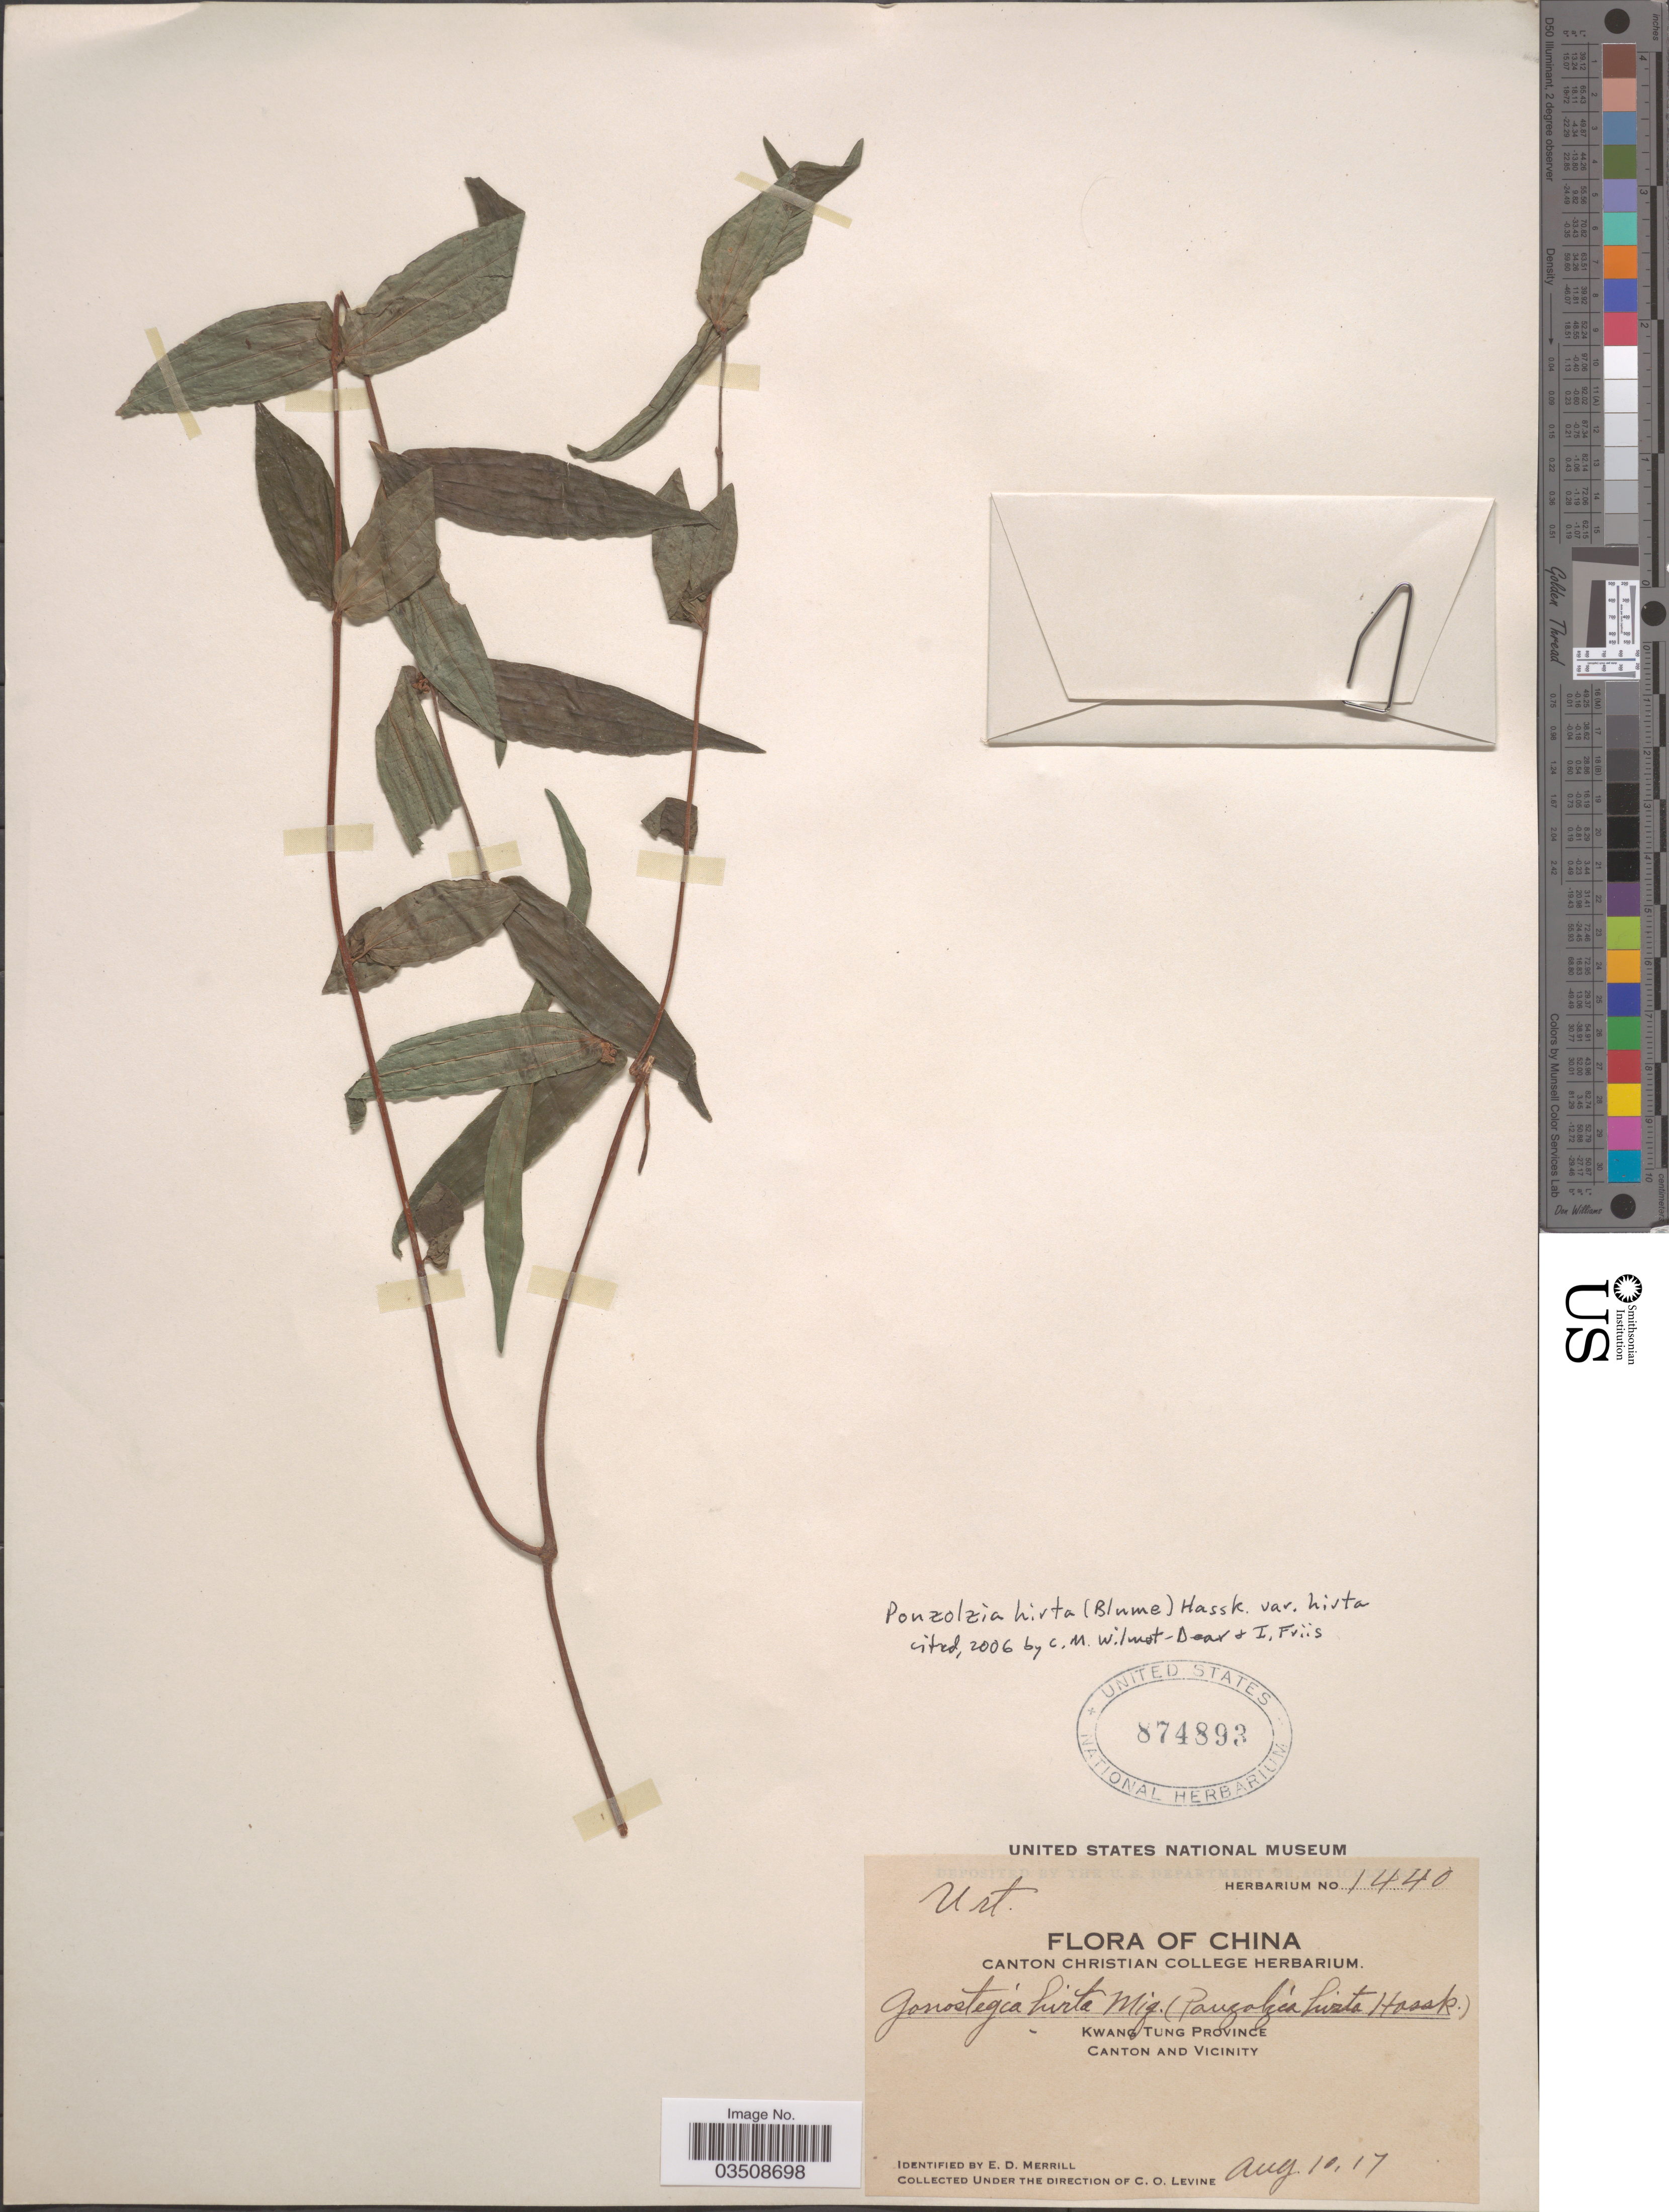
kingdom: Plantae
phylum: Tracheophyta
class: Magnoliopsida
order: Rosales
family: Urticaceae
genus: Gonostegia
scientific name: Gonostegia triandra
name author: (Blume) Miq.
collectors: C. O. Levine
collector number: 1440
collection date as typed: Transcribed d/m/y: 10/8/17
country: China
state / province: Guangdong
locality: Kwang Tung Province. Canton and Vicinity.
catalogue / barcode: US 874893